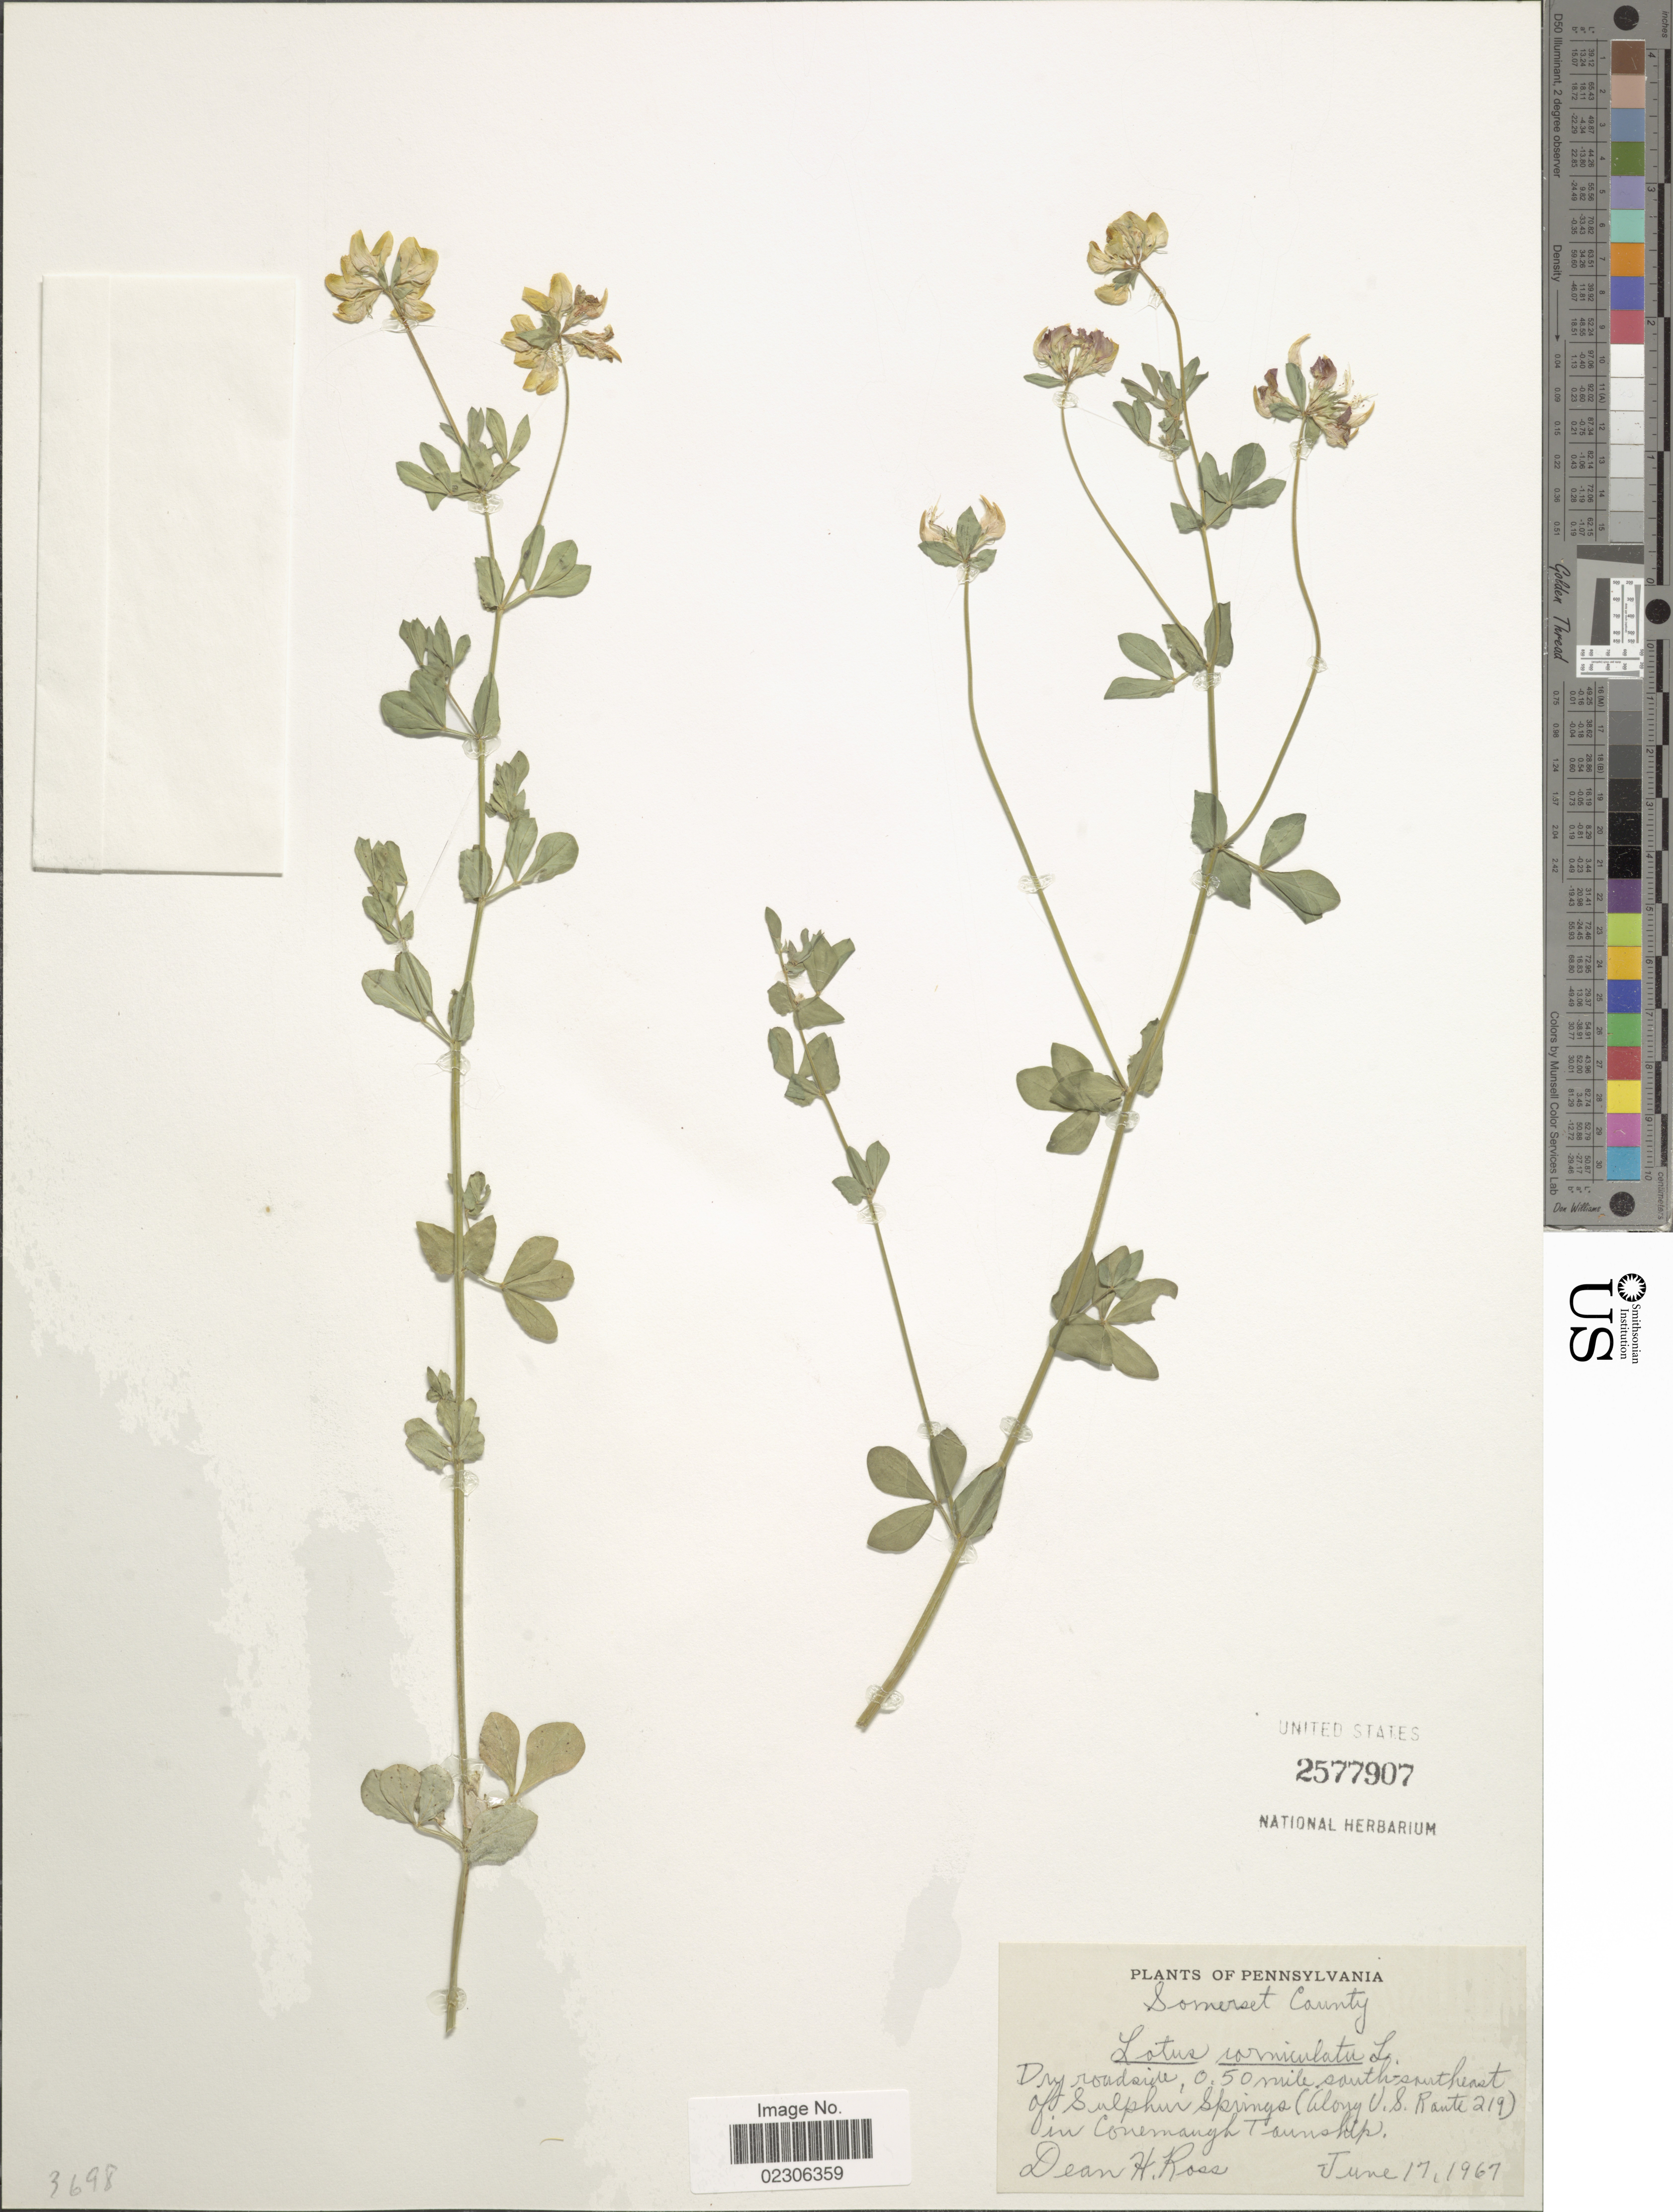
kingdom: Plantae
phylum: Tracheophyta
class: Magnoliopsida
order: Fabales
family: Fabaceae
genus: Lotus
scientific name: Lotus corniculatus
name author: L.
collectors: D. Ross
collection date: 1967-06-17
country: United States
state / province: Pennsylvania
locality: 0.5 mile south-southeasr of Sulpur Springs (Along U.S. Route 219)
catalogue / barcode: US 2577907